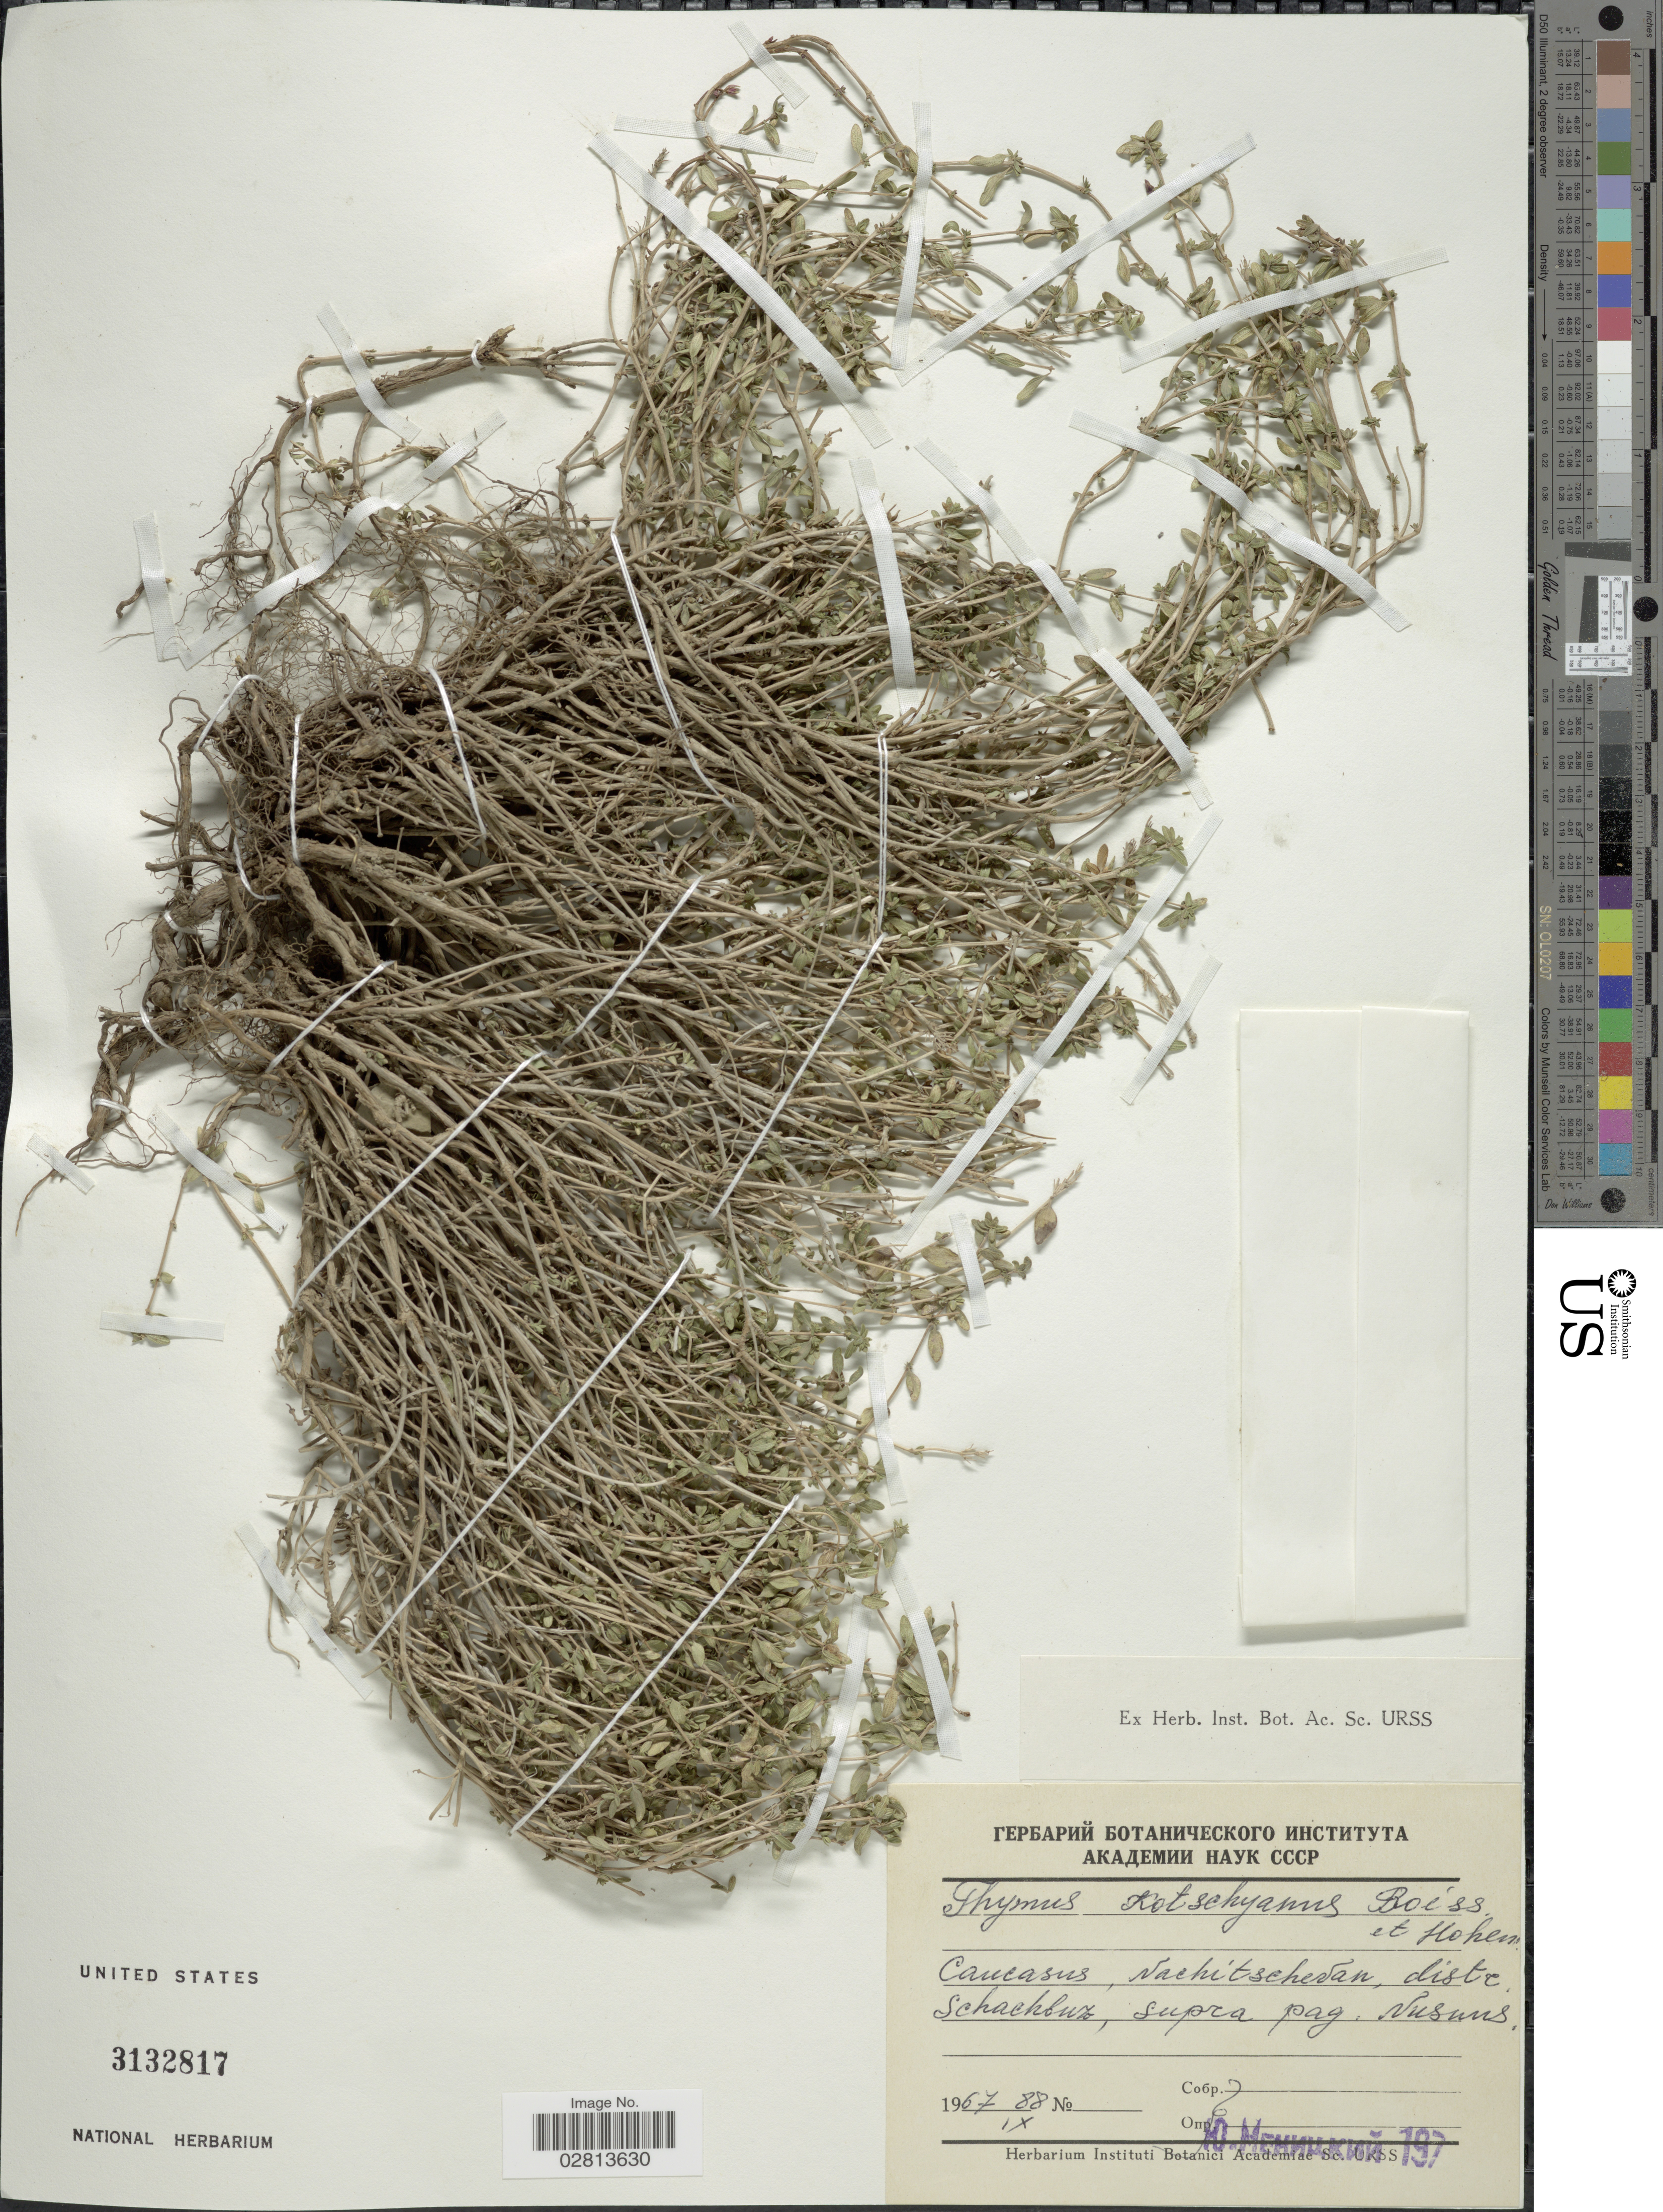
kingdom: Plantae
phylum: Tracheophyta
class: Magnoliopsida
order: Lamiales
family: Lamiaceae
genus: Thymus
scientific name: Thymus kotschyanus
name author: Boiss. & Hohen.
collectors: U. Menitsky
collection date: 1967-09/1988-09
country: Azerbaijan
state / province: Nakhchivan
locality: Shahbuz District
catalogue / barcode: US 3132817